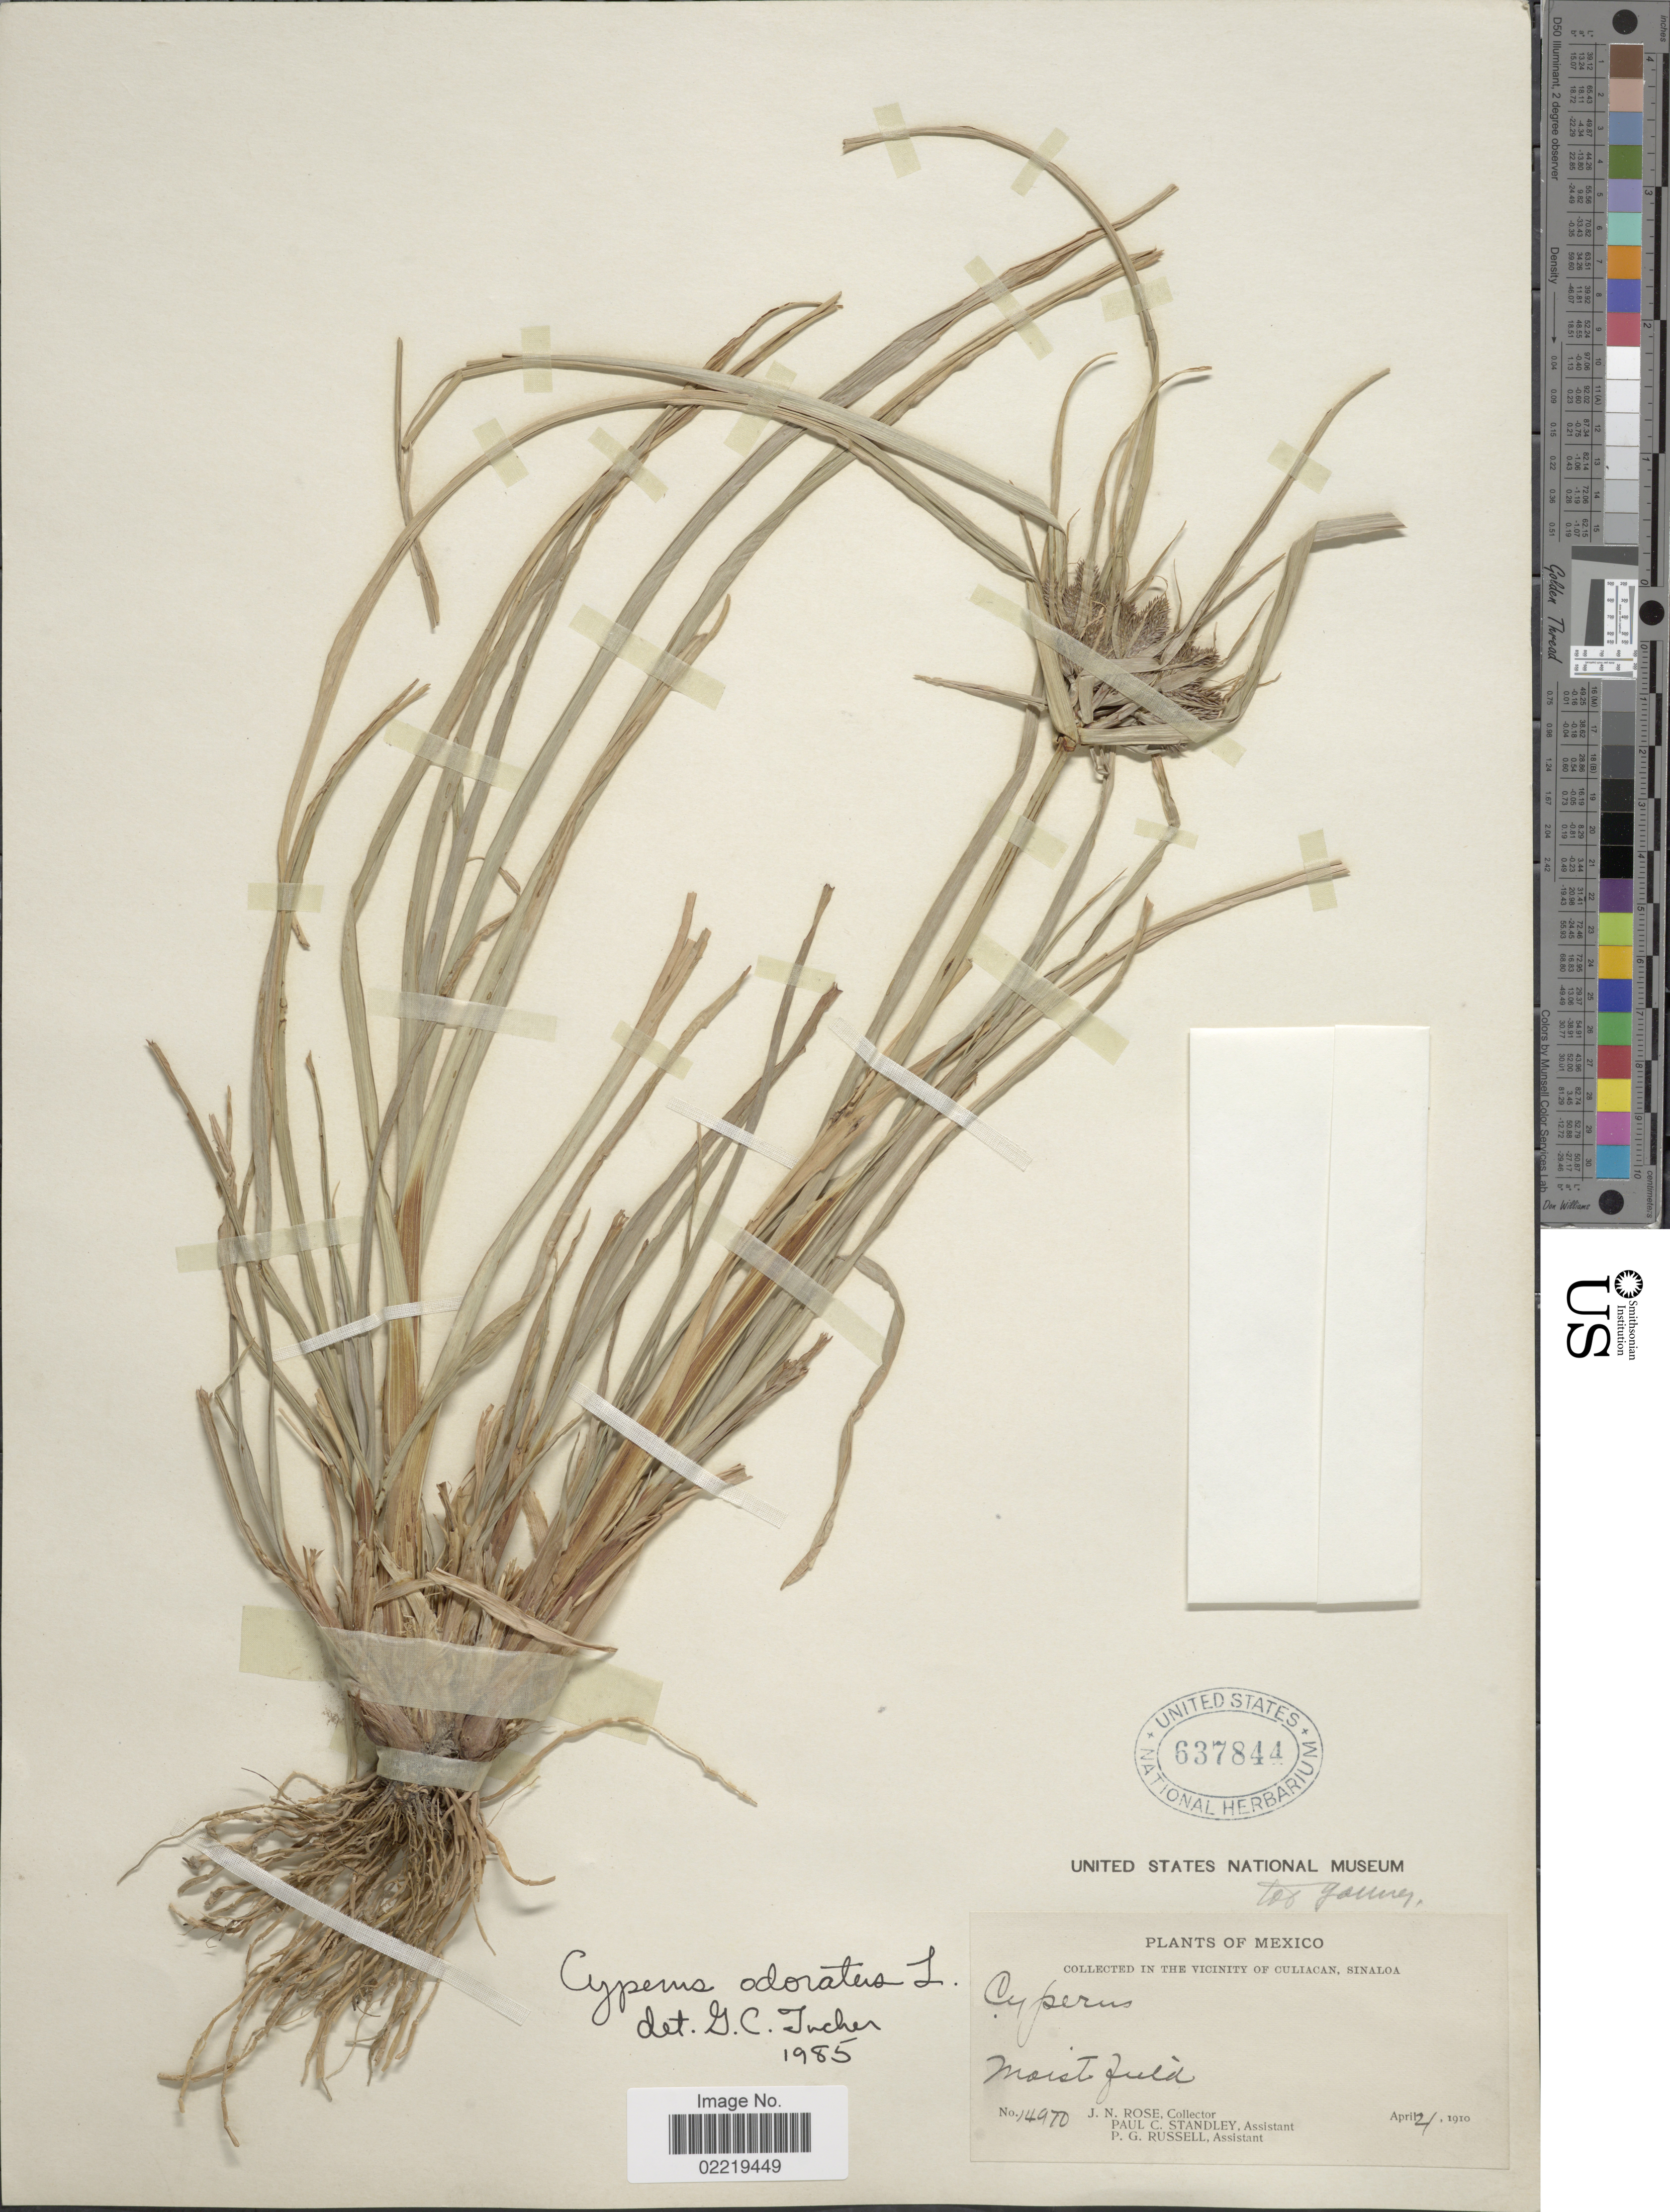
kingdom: Plantae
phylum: Tracheophyta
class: Liliopsida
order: Poales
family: Cyperaceae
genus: Cyperus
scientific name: Cyperus odoratus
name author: L.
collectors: J. N. Rose, P. C. Standley & P. G. Russell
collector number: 14970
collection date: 1910-04-21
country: Mexico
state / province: Sinaloa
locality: In the vicinity of Culiacan, moist field.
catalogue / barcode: US 637844